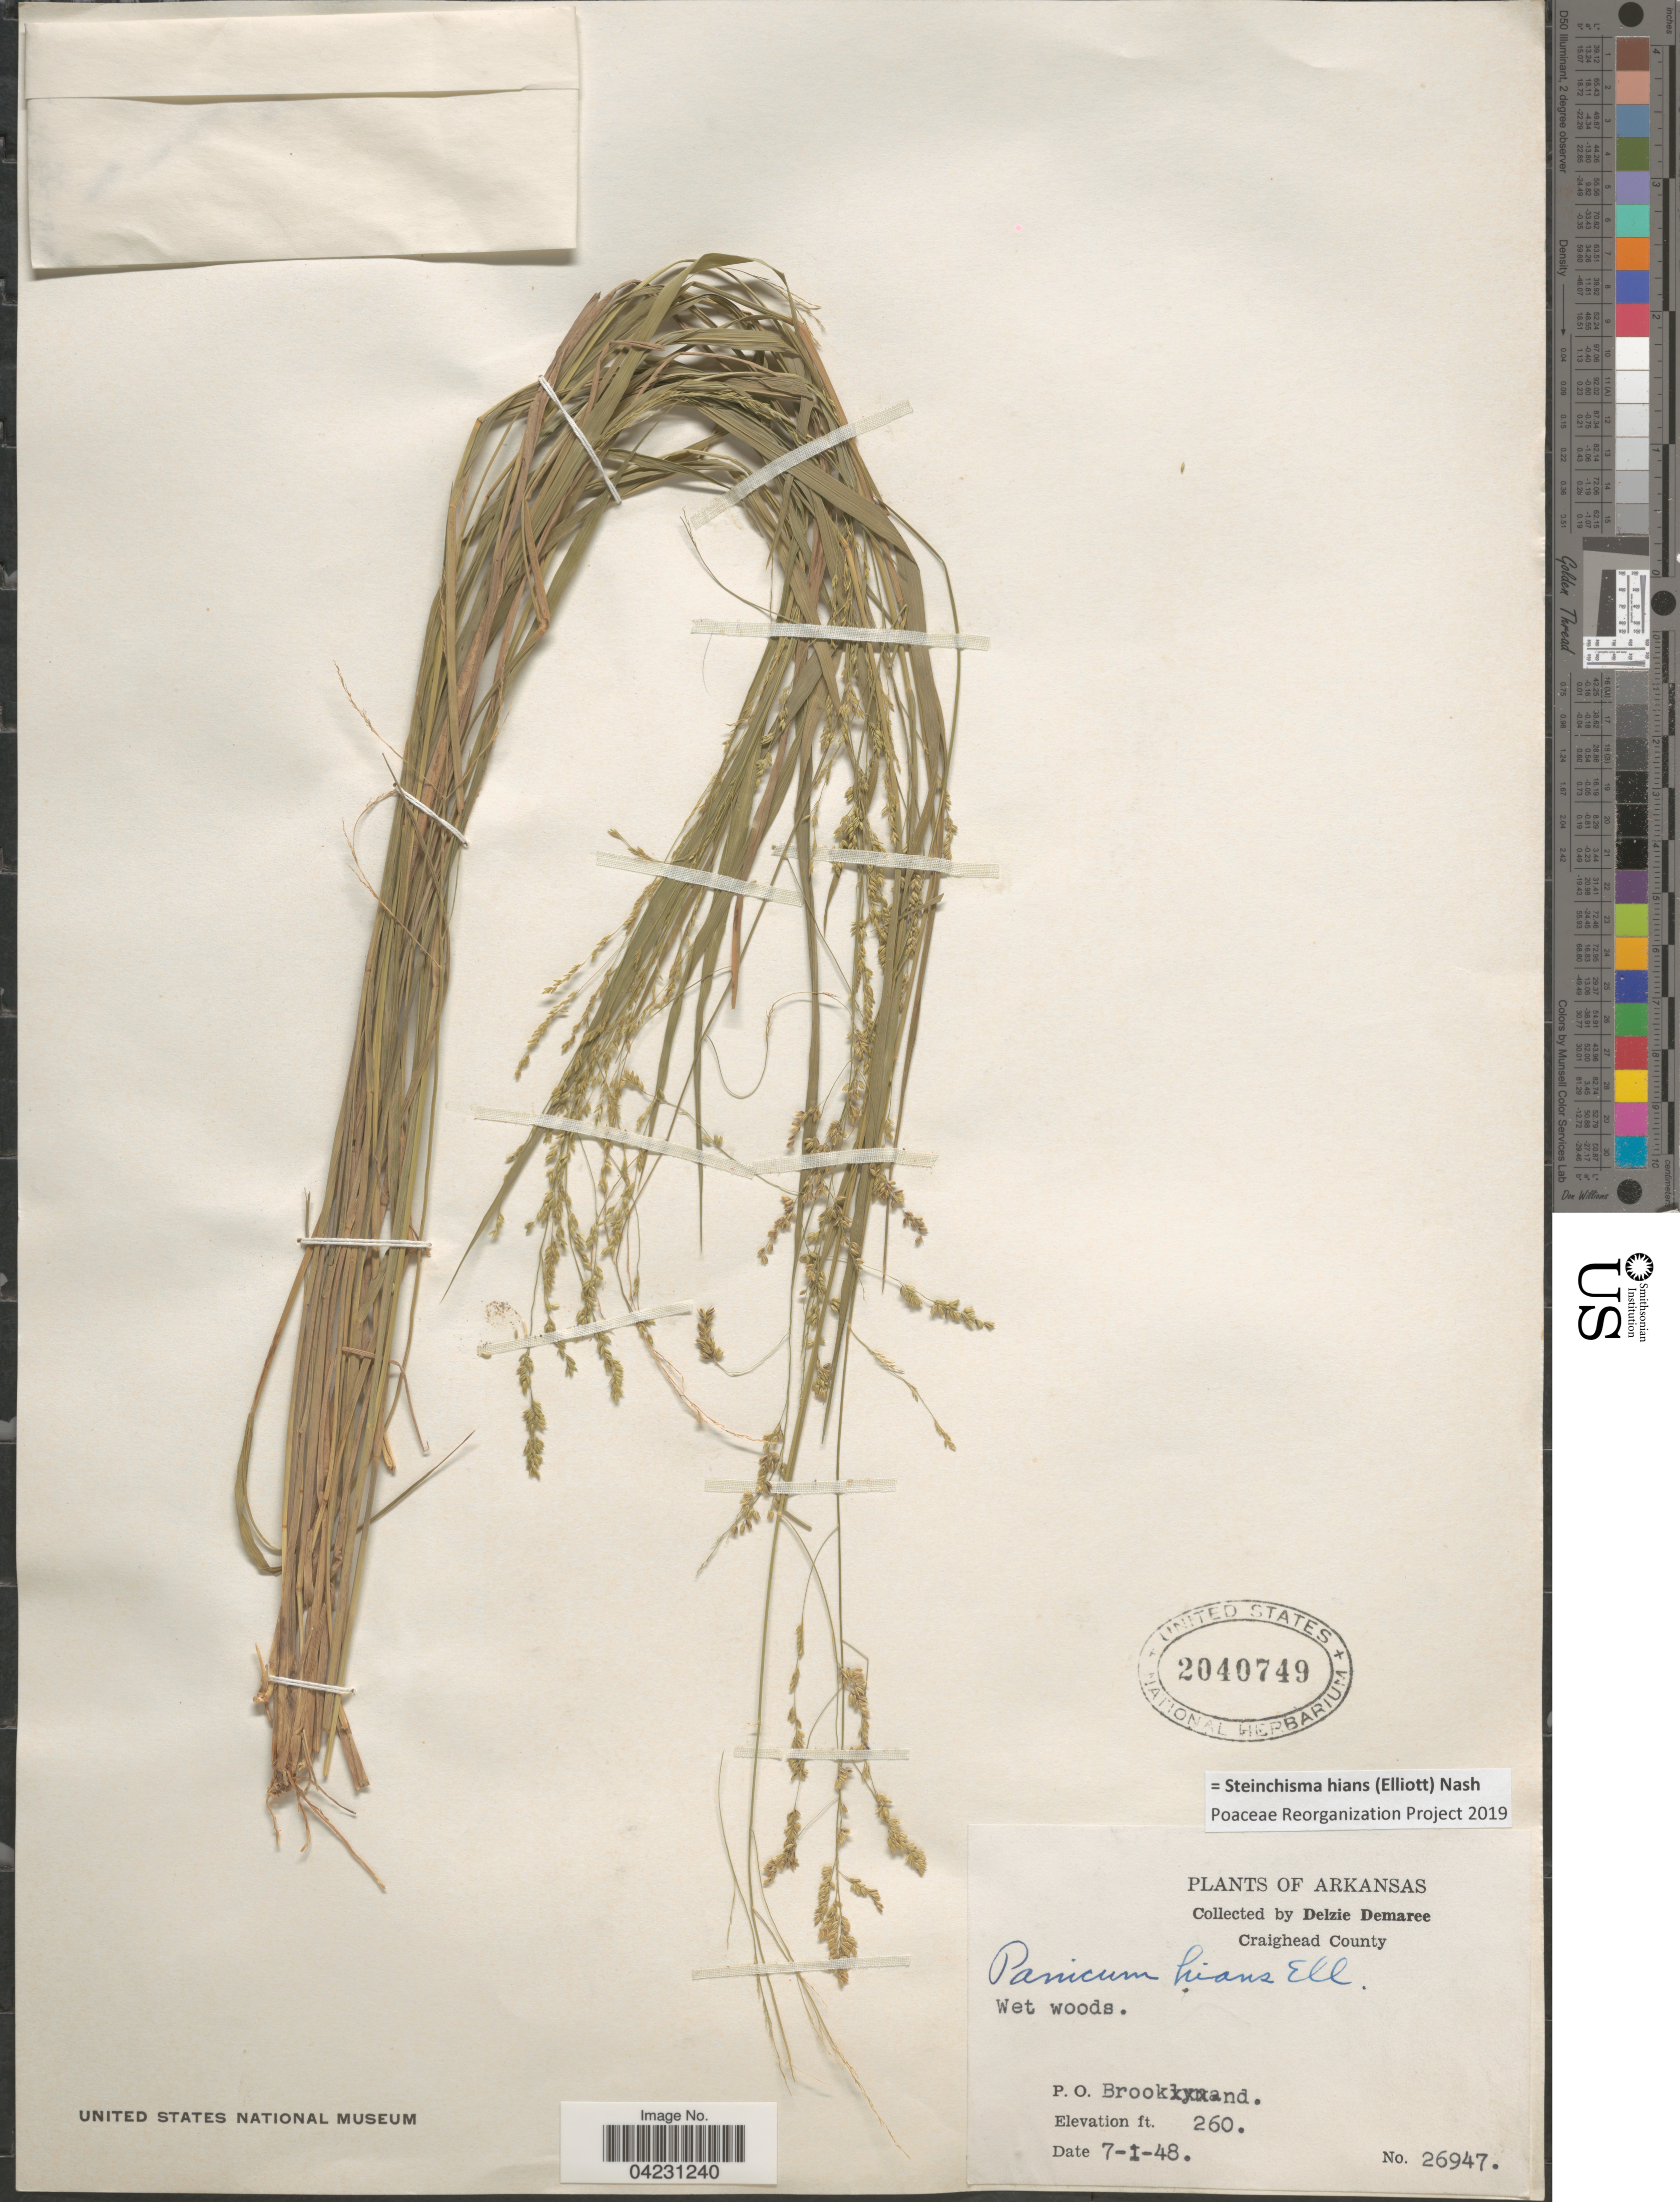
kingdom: Plantae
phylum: Tracheophyta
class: Liliopsida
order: Poales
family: Poaceae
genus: Steinchisma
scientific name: Steinchisma hians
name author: (Elliott) Nash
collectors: D. Demaree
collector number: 26947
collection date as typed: Transcribed d/m/y: 7/1/48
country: United States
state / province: Arkansas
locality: Craighead County. Wet woods. P. O. Brookland.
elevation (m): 79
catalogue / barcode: US 2040749